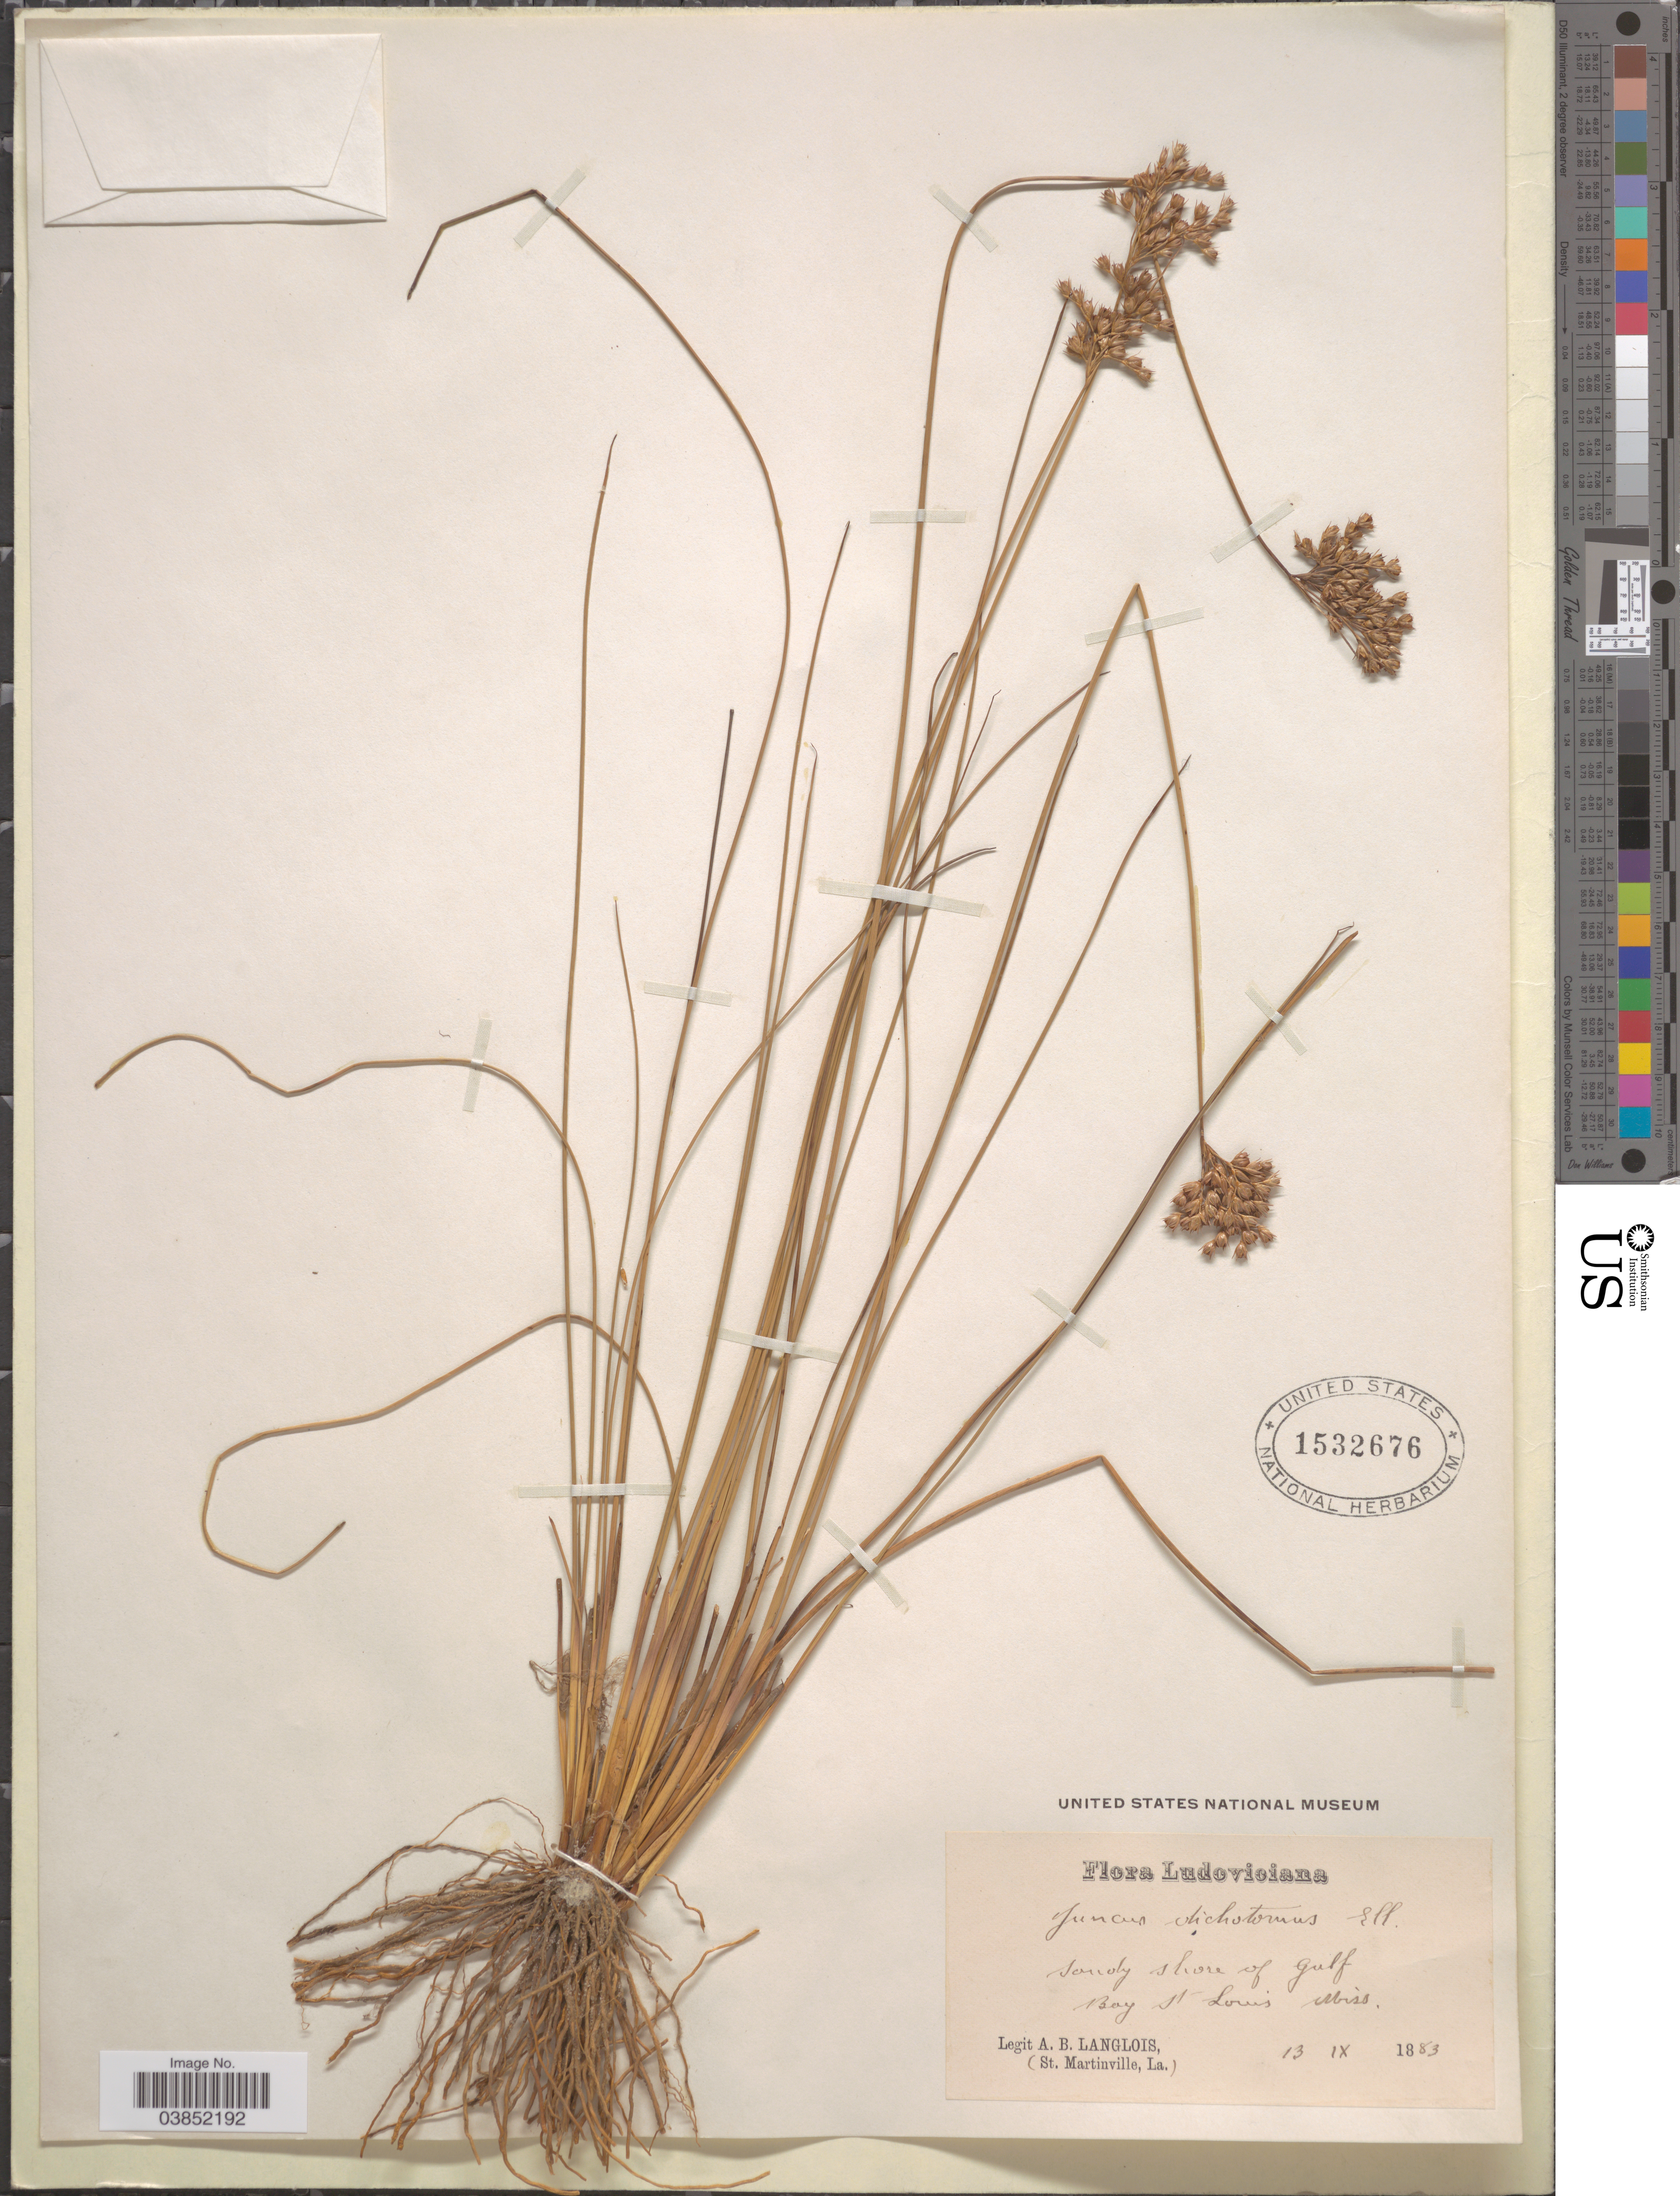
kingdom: Plantae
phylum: Tracheophyta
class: Liliopsida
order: Poales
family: Juncaceae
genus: Juncus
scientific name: Juncus dichotomus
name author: Elliott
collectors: A. Langlois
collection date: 1883-09-13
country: United States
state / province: Mississippi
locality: Ludoviciana. Sandy shore of Gulf Bay St Louis.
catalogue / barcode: US 1532676